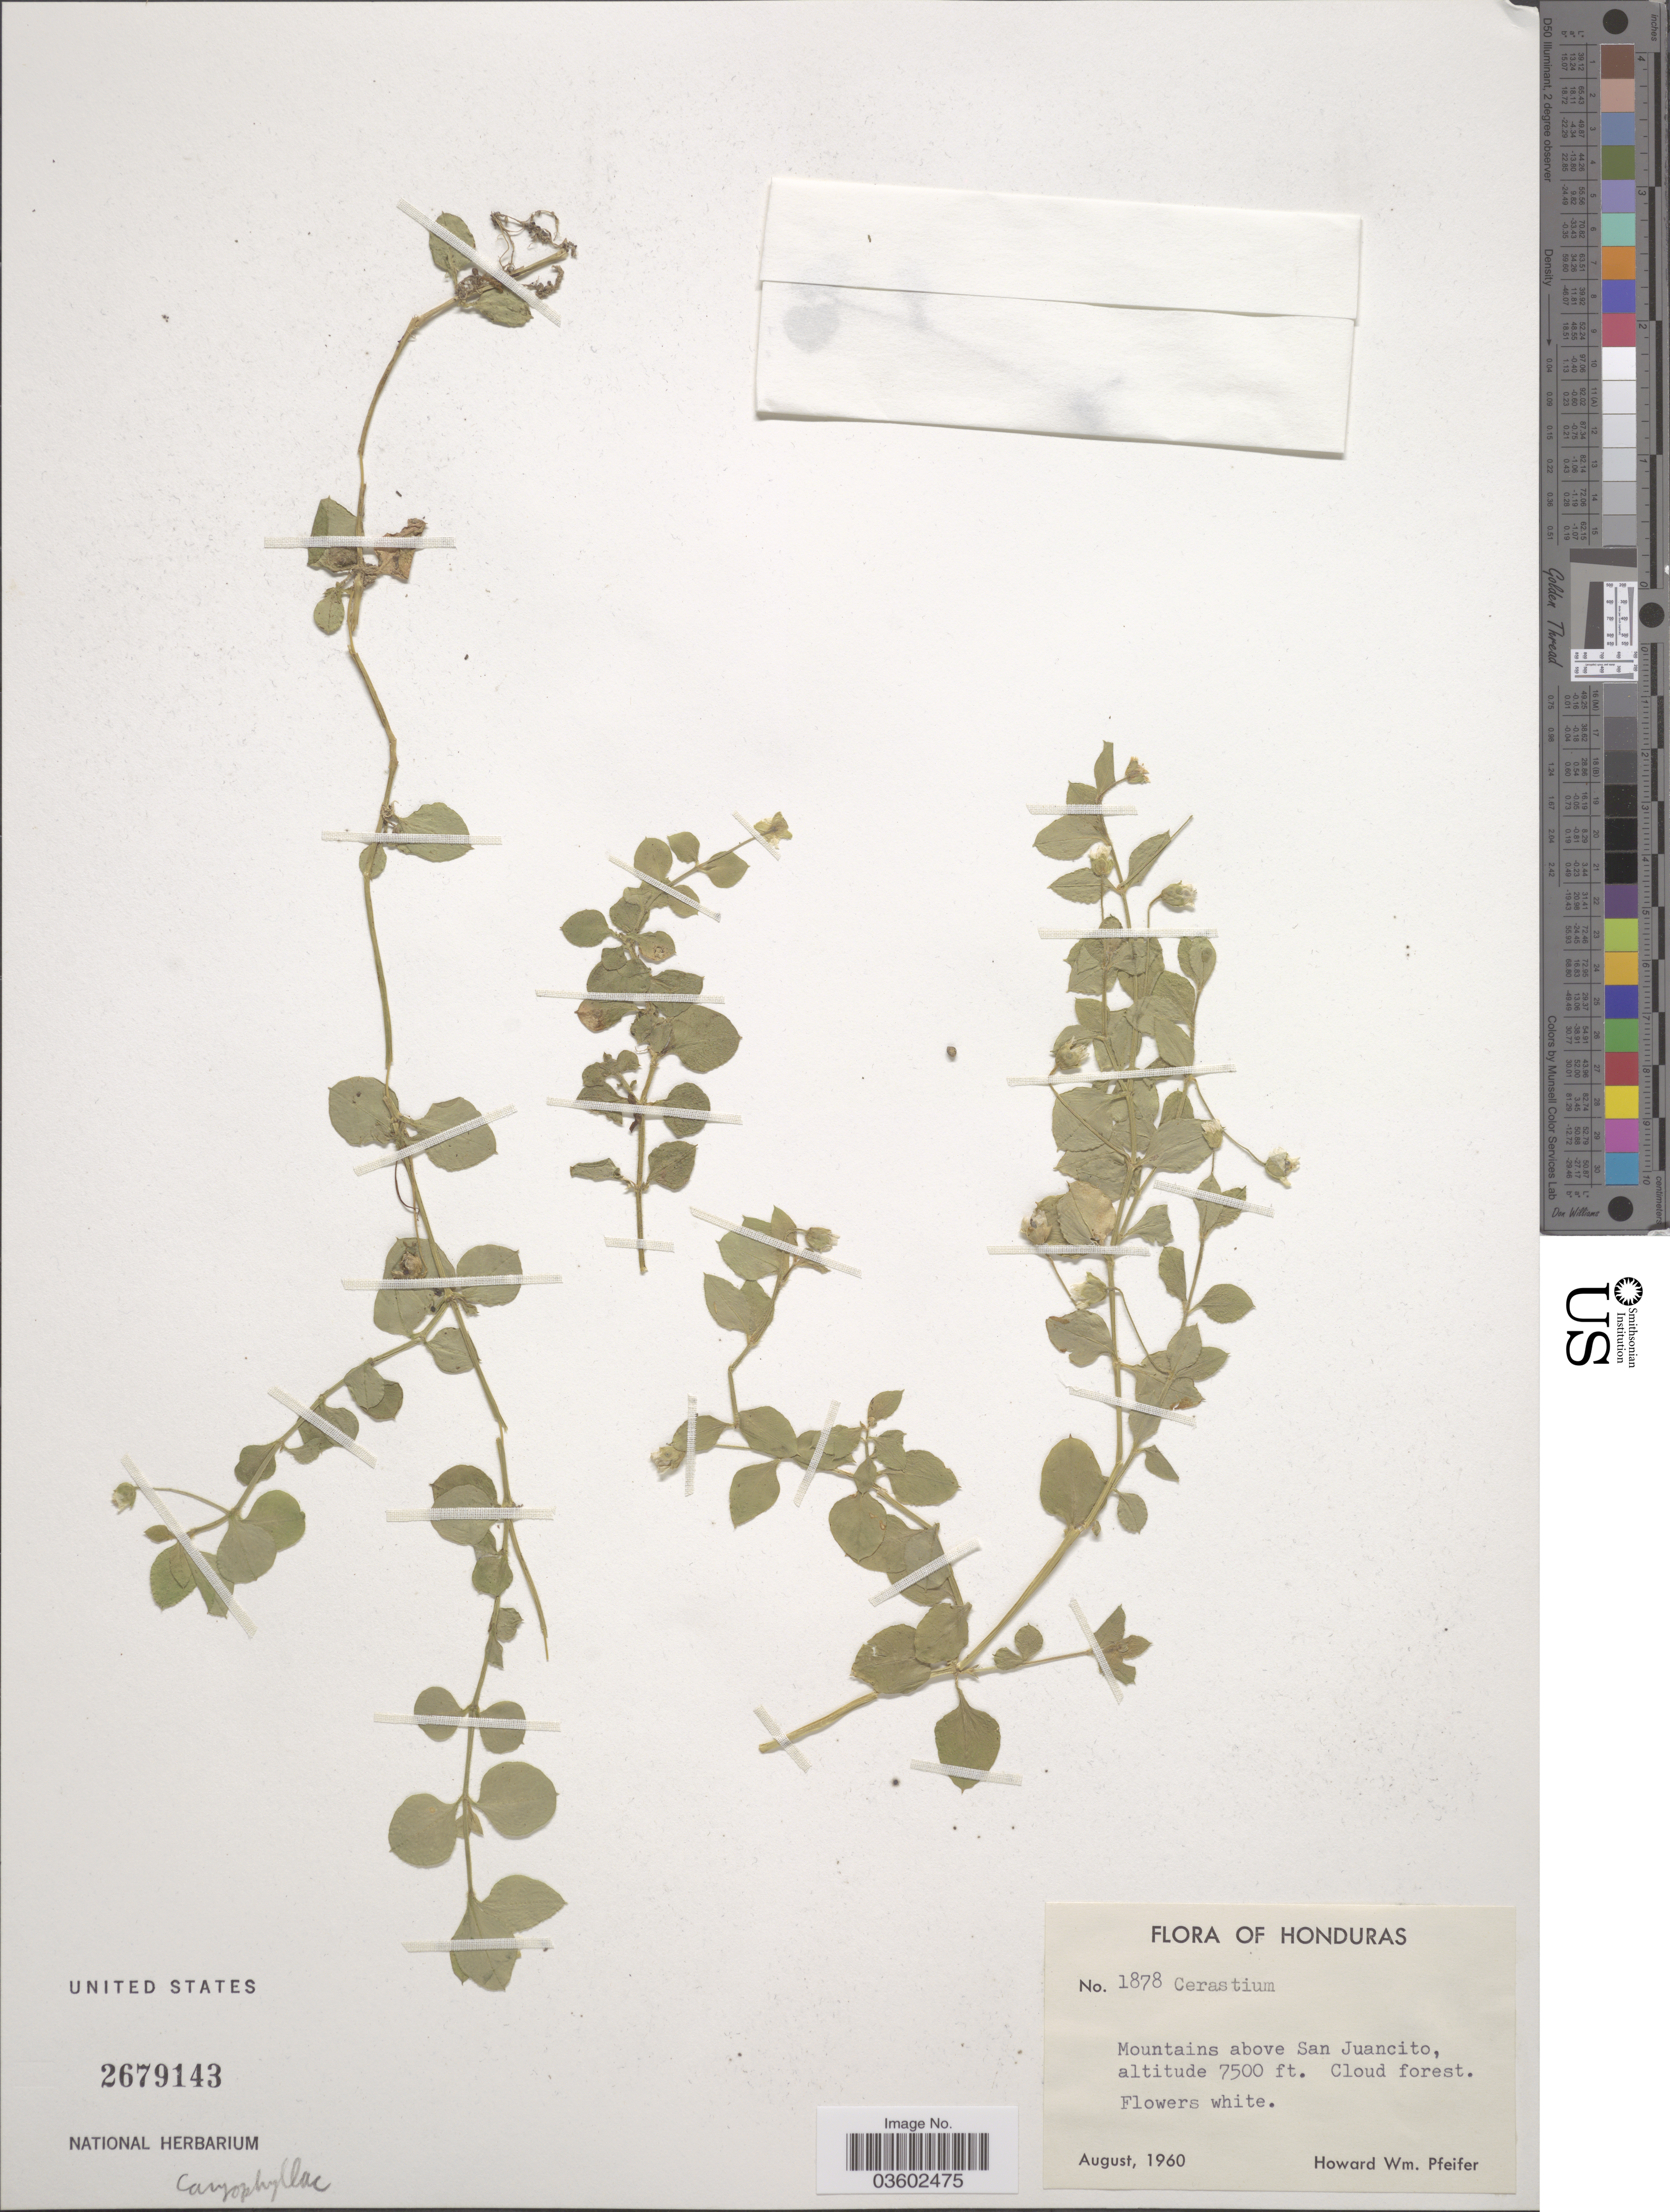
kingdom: Plantae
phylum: Tracheophyta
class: Magnoliopsida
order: Caryophyllales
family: Caryophyllaceae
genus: Cerastium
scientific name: Cerastium sp.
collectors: H. W. Pfeifer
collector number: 1878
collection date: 1960-08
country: Honduras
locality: Mountains above San Juancito.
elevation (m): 2286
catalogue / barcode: US 2679143